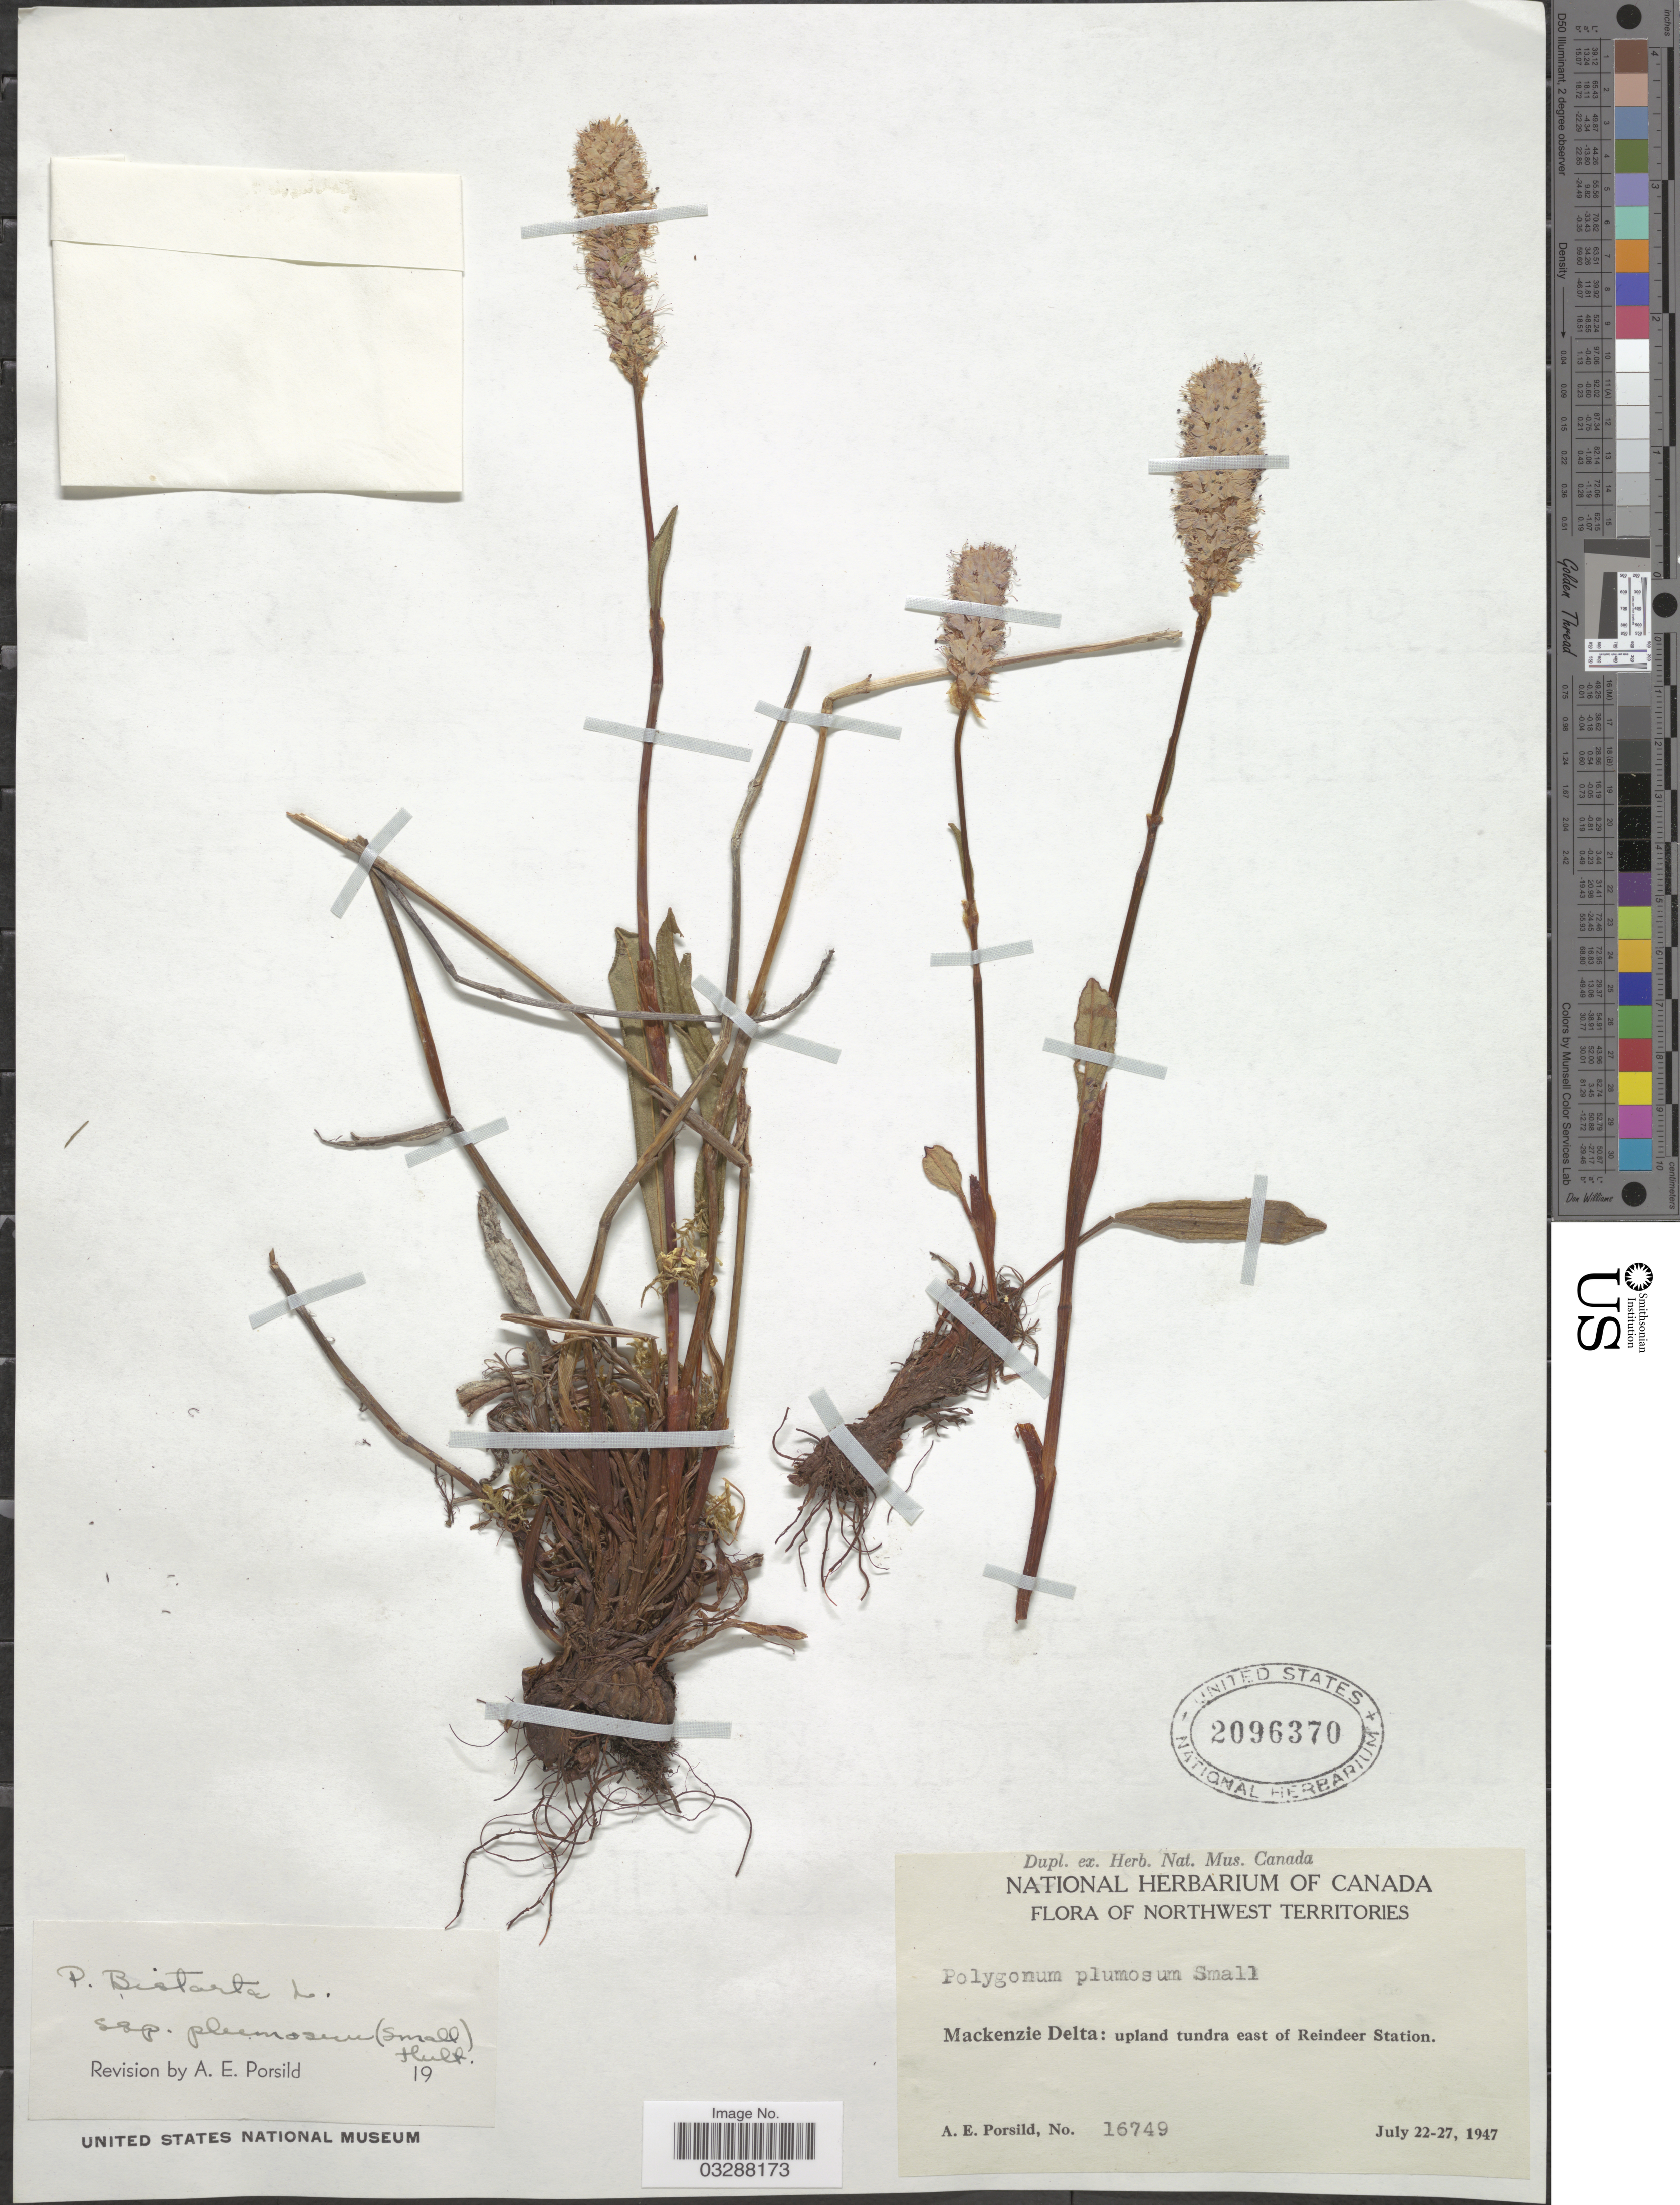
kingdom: Plantae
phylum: Tracheophyta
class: Magnoliopsida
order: Caryophyllales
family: Polygonaceae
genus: Bistorta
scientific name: Bistorta plumosa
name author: (Small) Greene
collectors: A. E. Porsild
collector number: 16749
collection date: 1947-07-22/1947-07-27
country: Canada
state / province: Northwest Territories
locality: Mackenzie Delta: upland tundra east of Reindeer Station.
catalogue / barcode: US 2096370